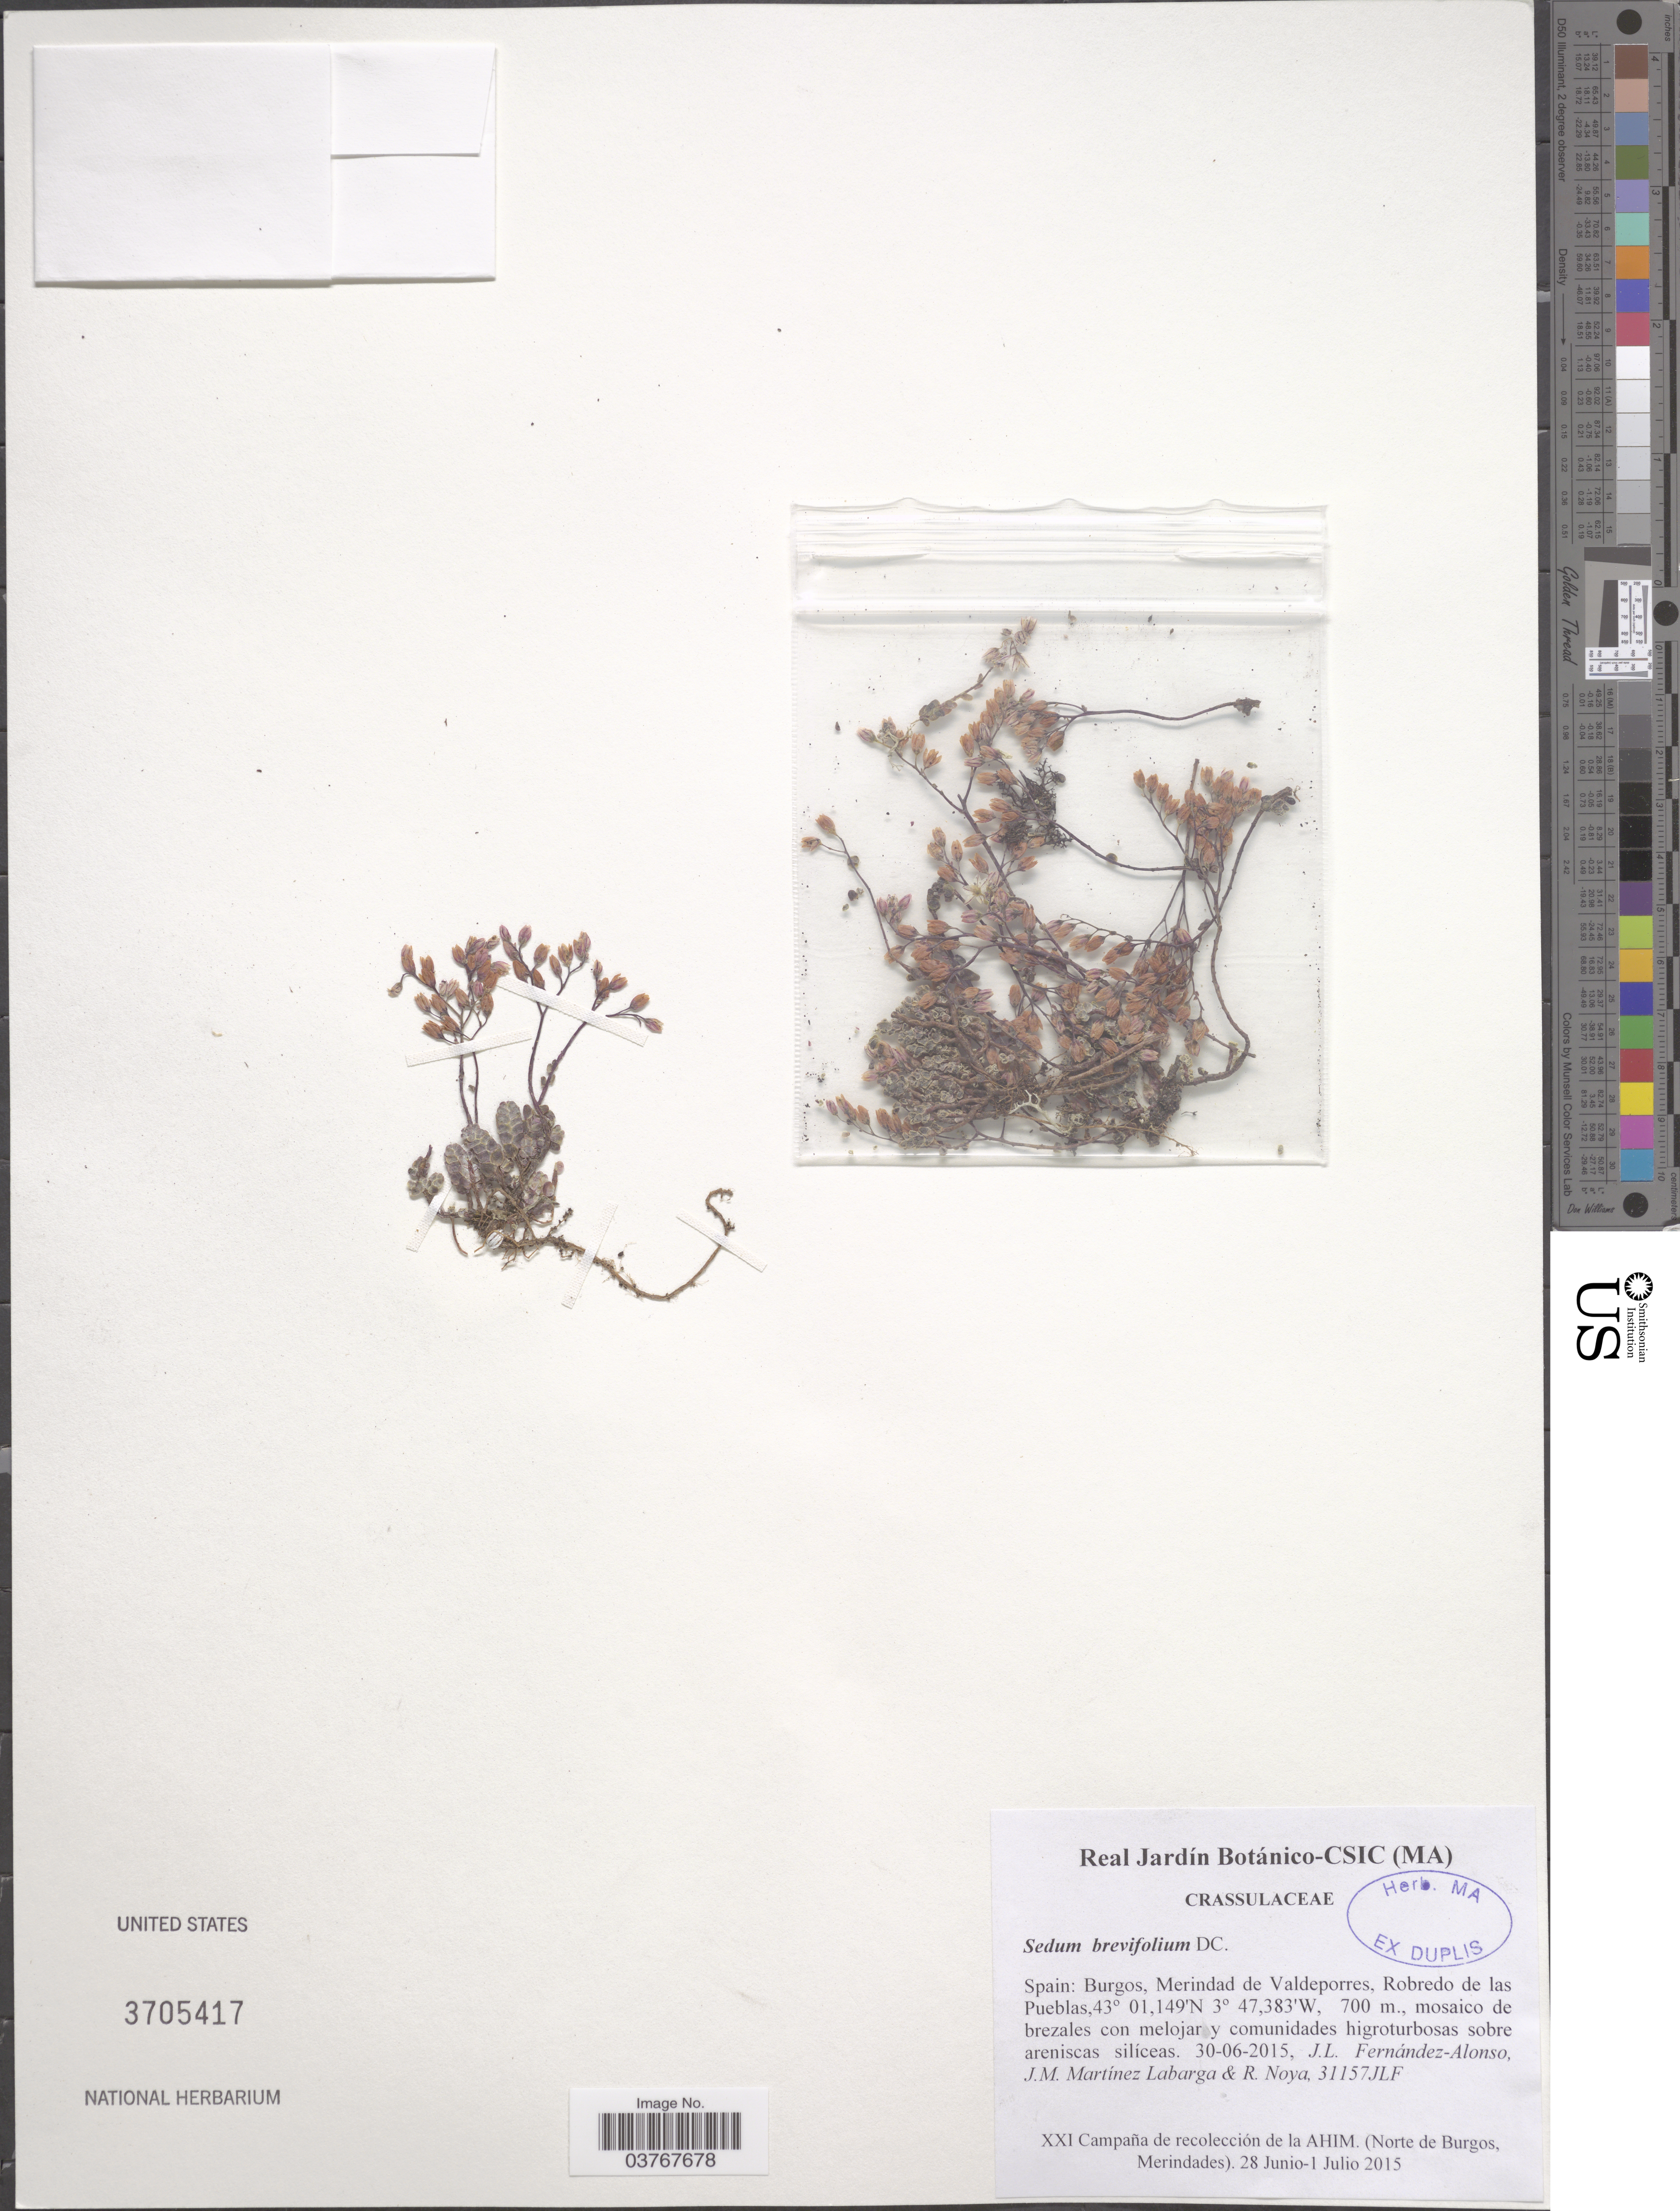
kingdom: Plantae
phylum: Tracheophyta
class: Magnoliopsida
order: Saxifragales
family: Crassulaceae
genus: Sedum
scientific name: Sedum brevifolium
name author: DC.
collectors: J. Fernandez-Alonso, J. Martínez Labarga & R. Noya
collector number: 31157JLF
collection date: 2015-06-30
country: Spain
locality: Burgos, Merindad de Valdeporres, Robredo de las Pueblas.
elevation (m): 700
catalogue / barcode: US 3705417